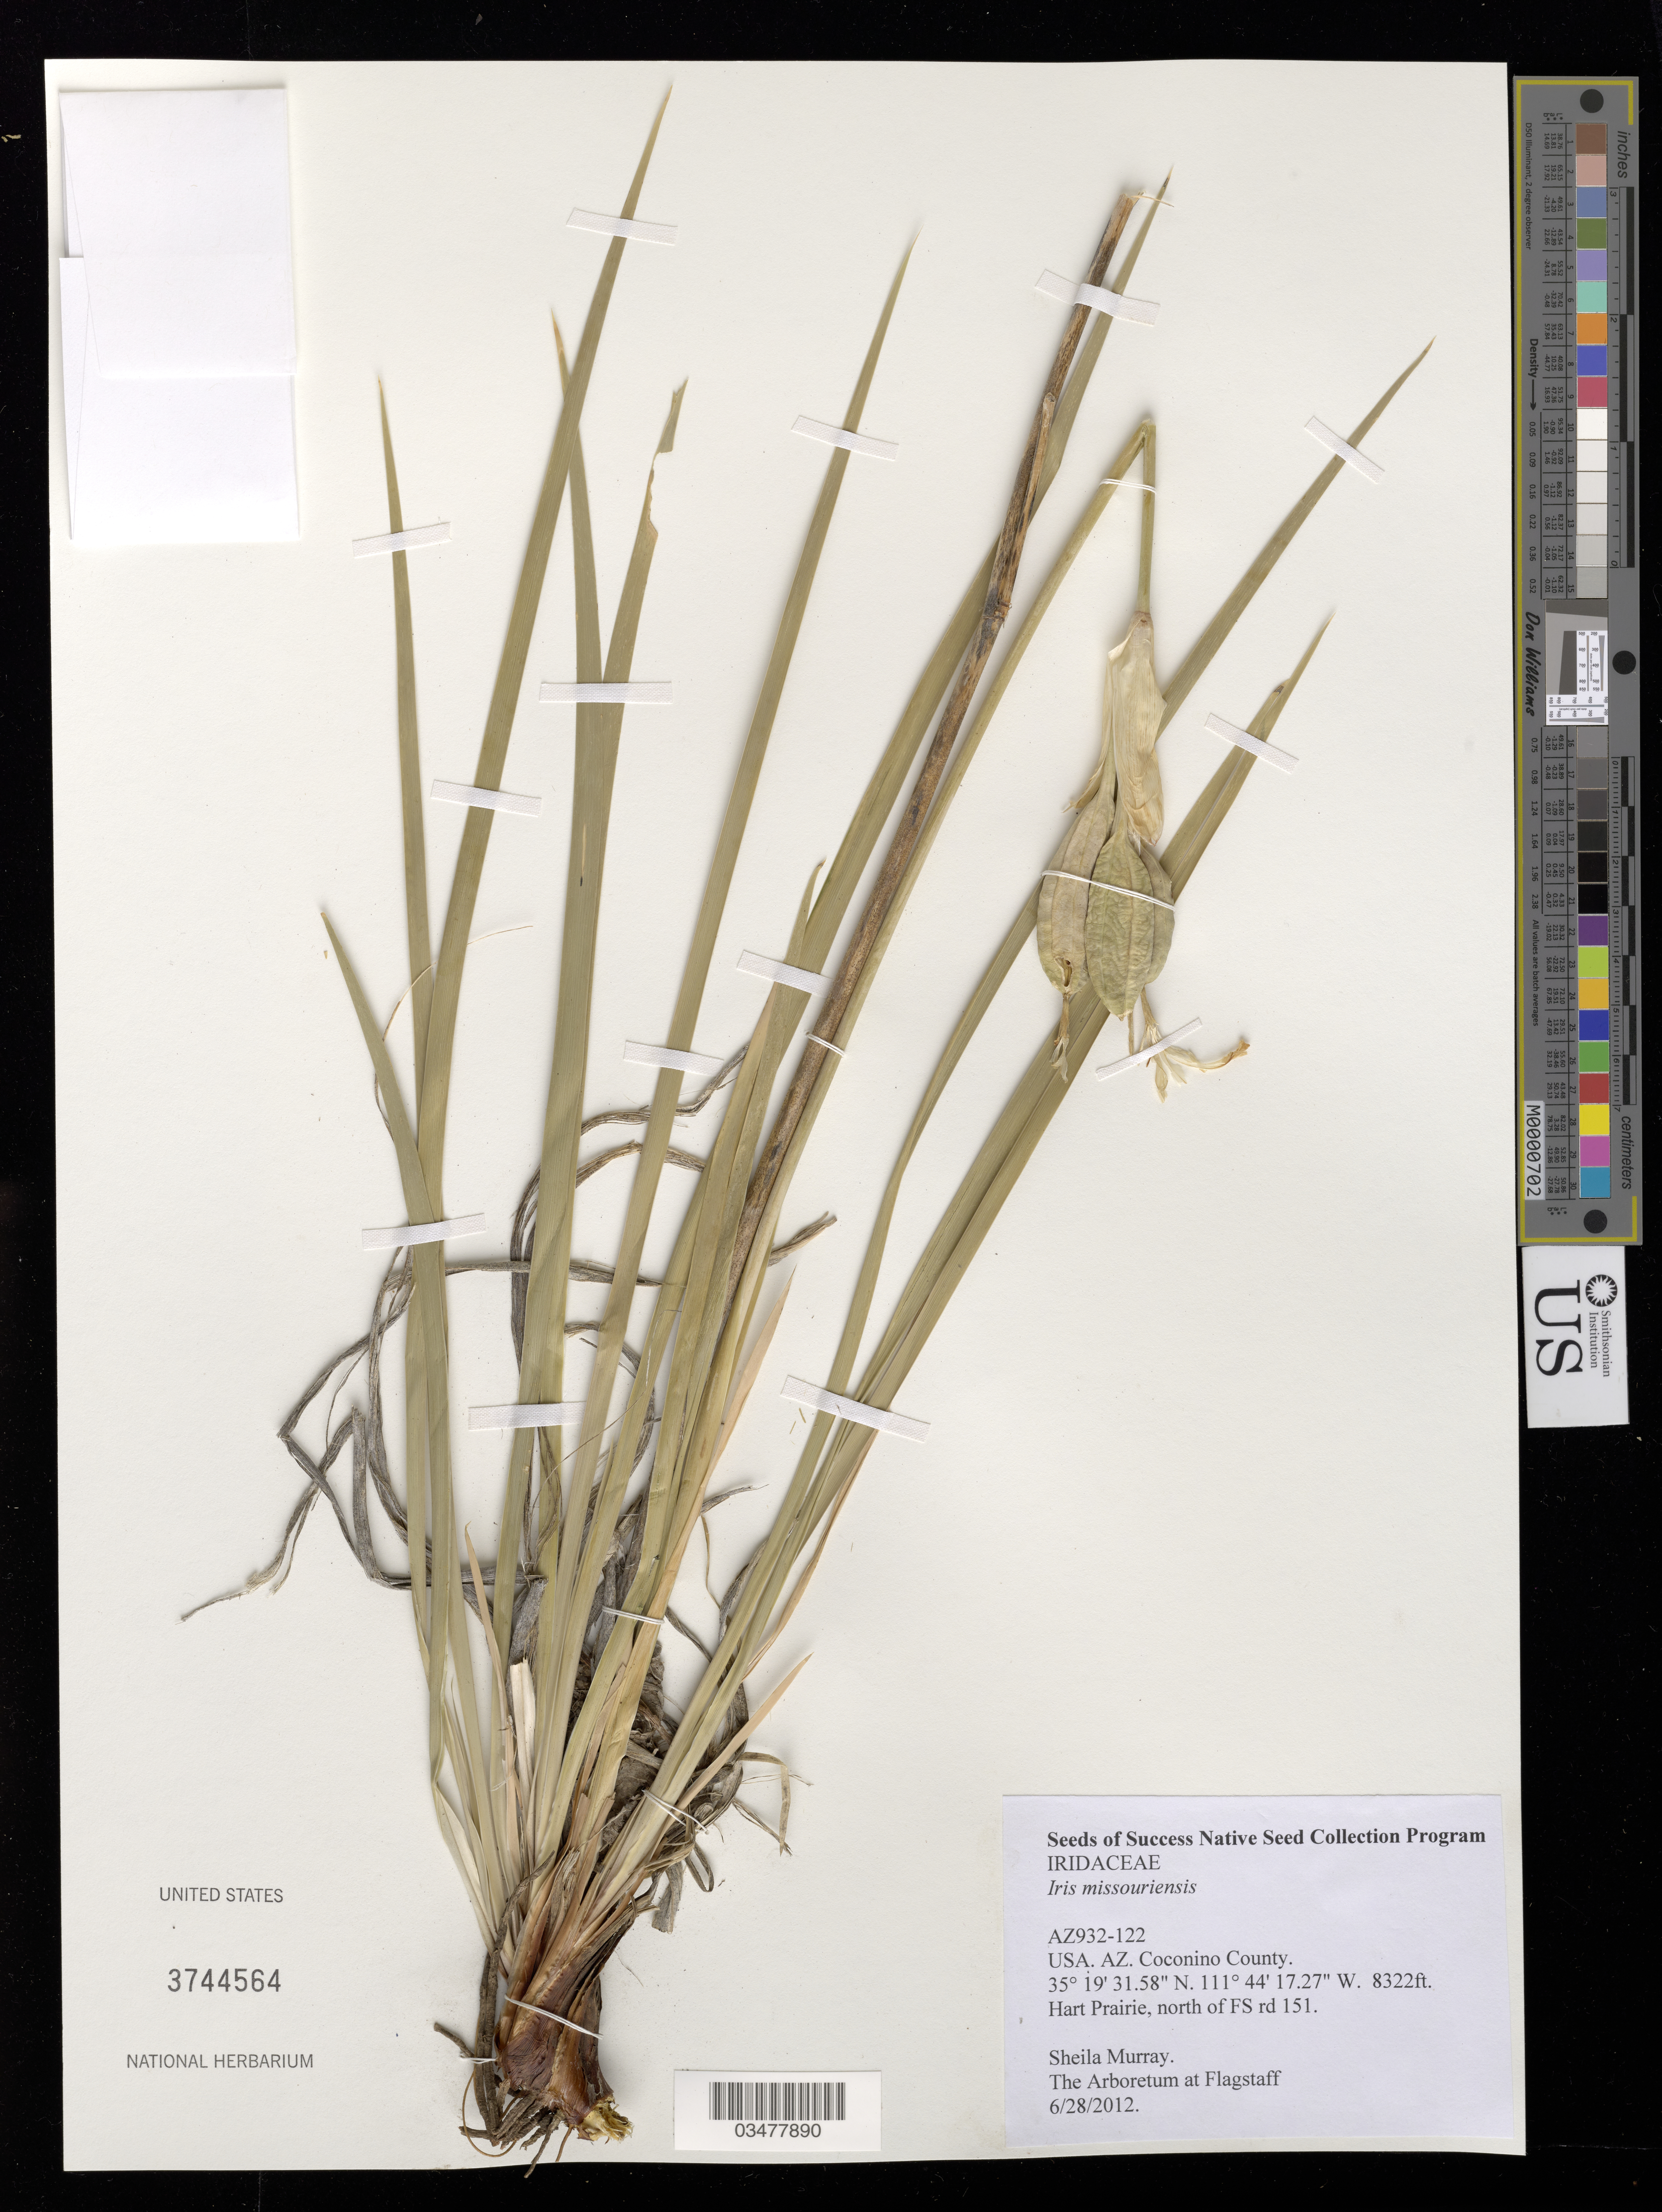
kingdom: Plantae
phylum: Tracheophyta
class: Liliopsida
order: Asparagales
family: Iridaceae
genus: Iris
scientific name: Iris missouriensis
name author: Nutt.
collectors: S. Murray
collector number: AZ932-122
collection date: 2012-06-28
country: United States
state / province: Arizona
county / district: Coconino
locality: Hart Prairie road, north of FS 151 road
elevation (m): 2537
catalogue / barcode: US 3744564